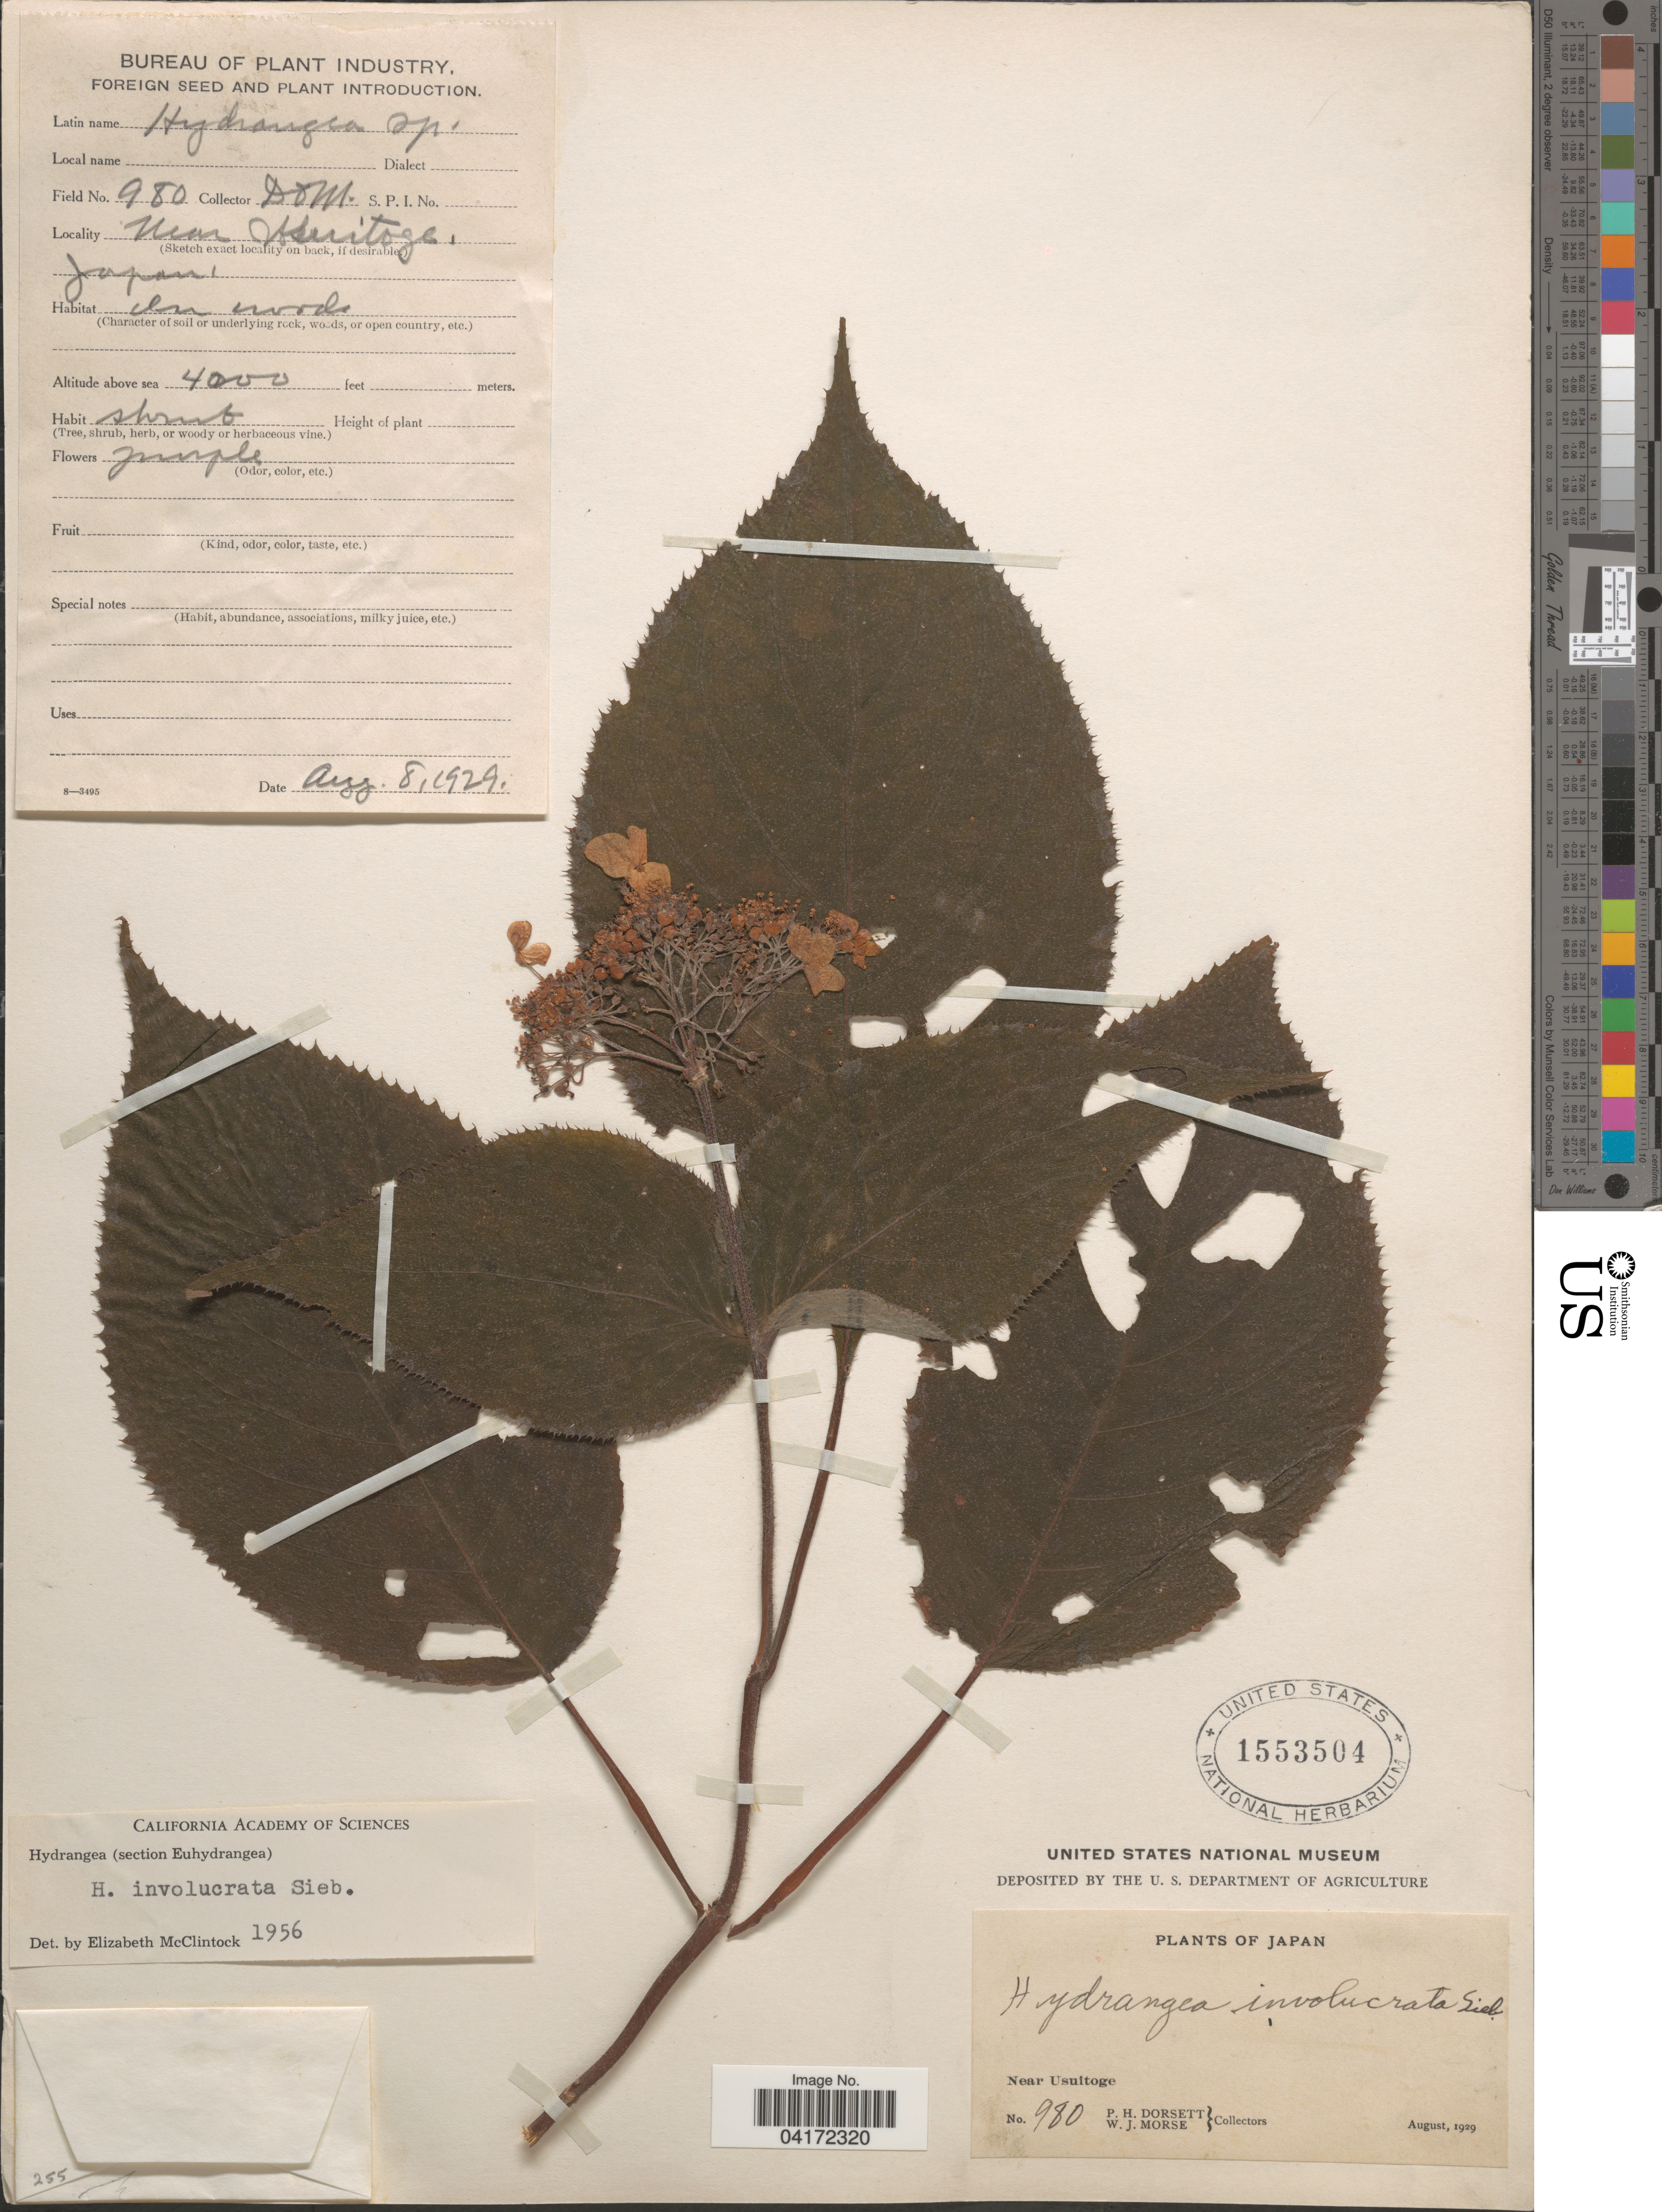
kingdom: Plantae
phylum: Tracheophyta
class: Magnoliopsida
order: Cornales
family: Hydrangeaceae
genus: Hydrangea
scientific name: Hydrangea involucrata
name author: Siebold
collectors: P. H. Dorsett & W. J. Morse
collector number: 980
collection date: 1929-08-08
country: Japan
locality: Near Usuitoge.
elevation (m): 1219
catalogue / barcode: US 1553504